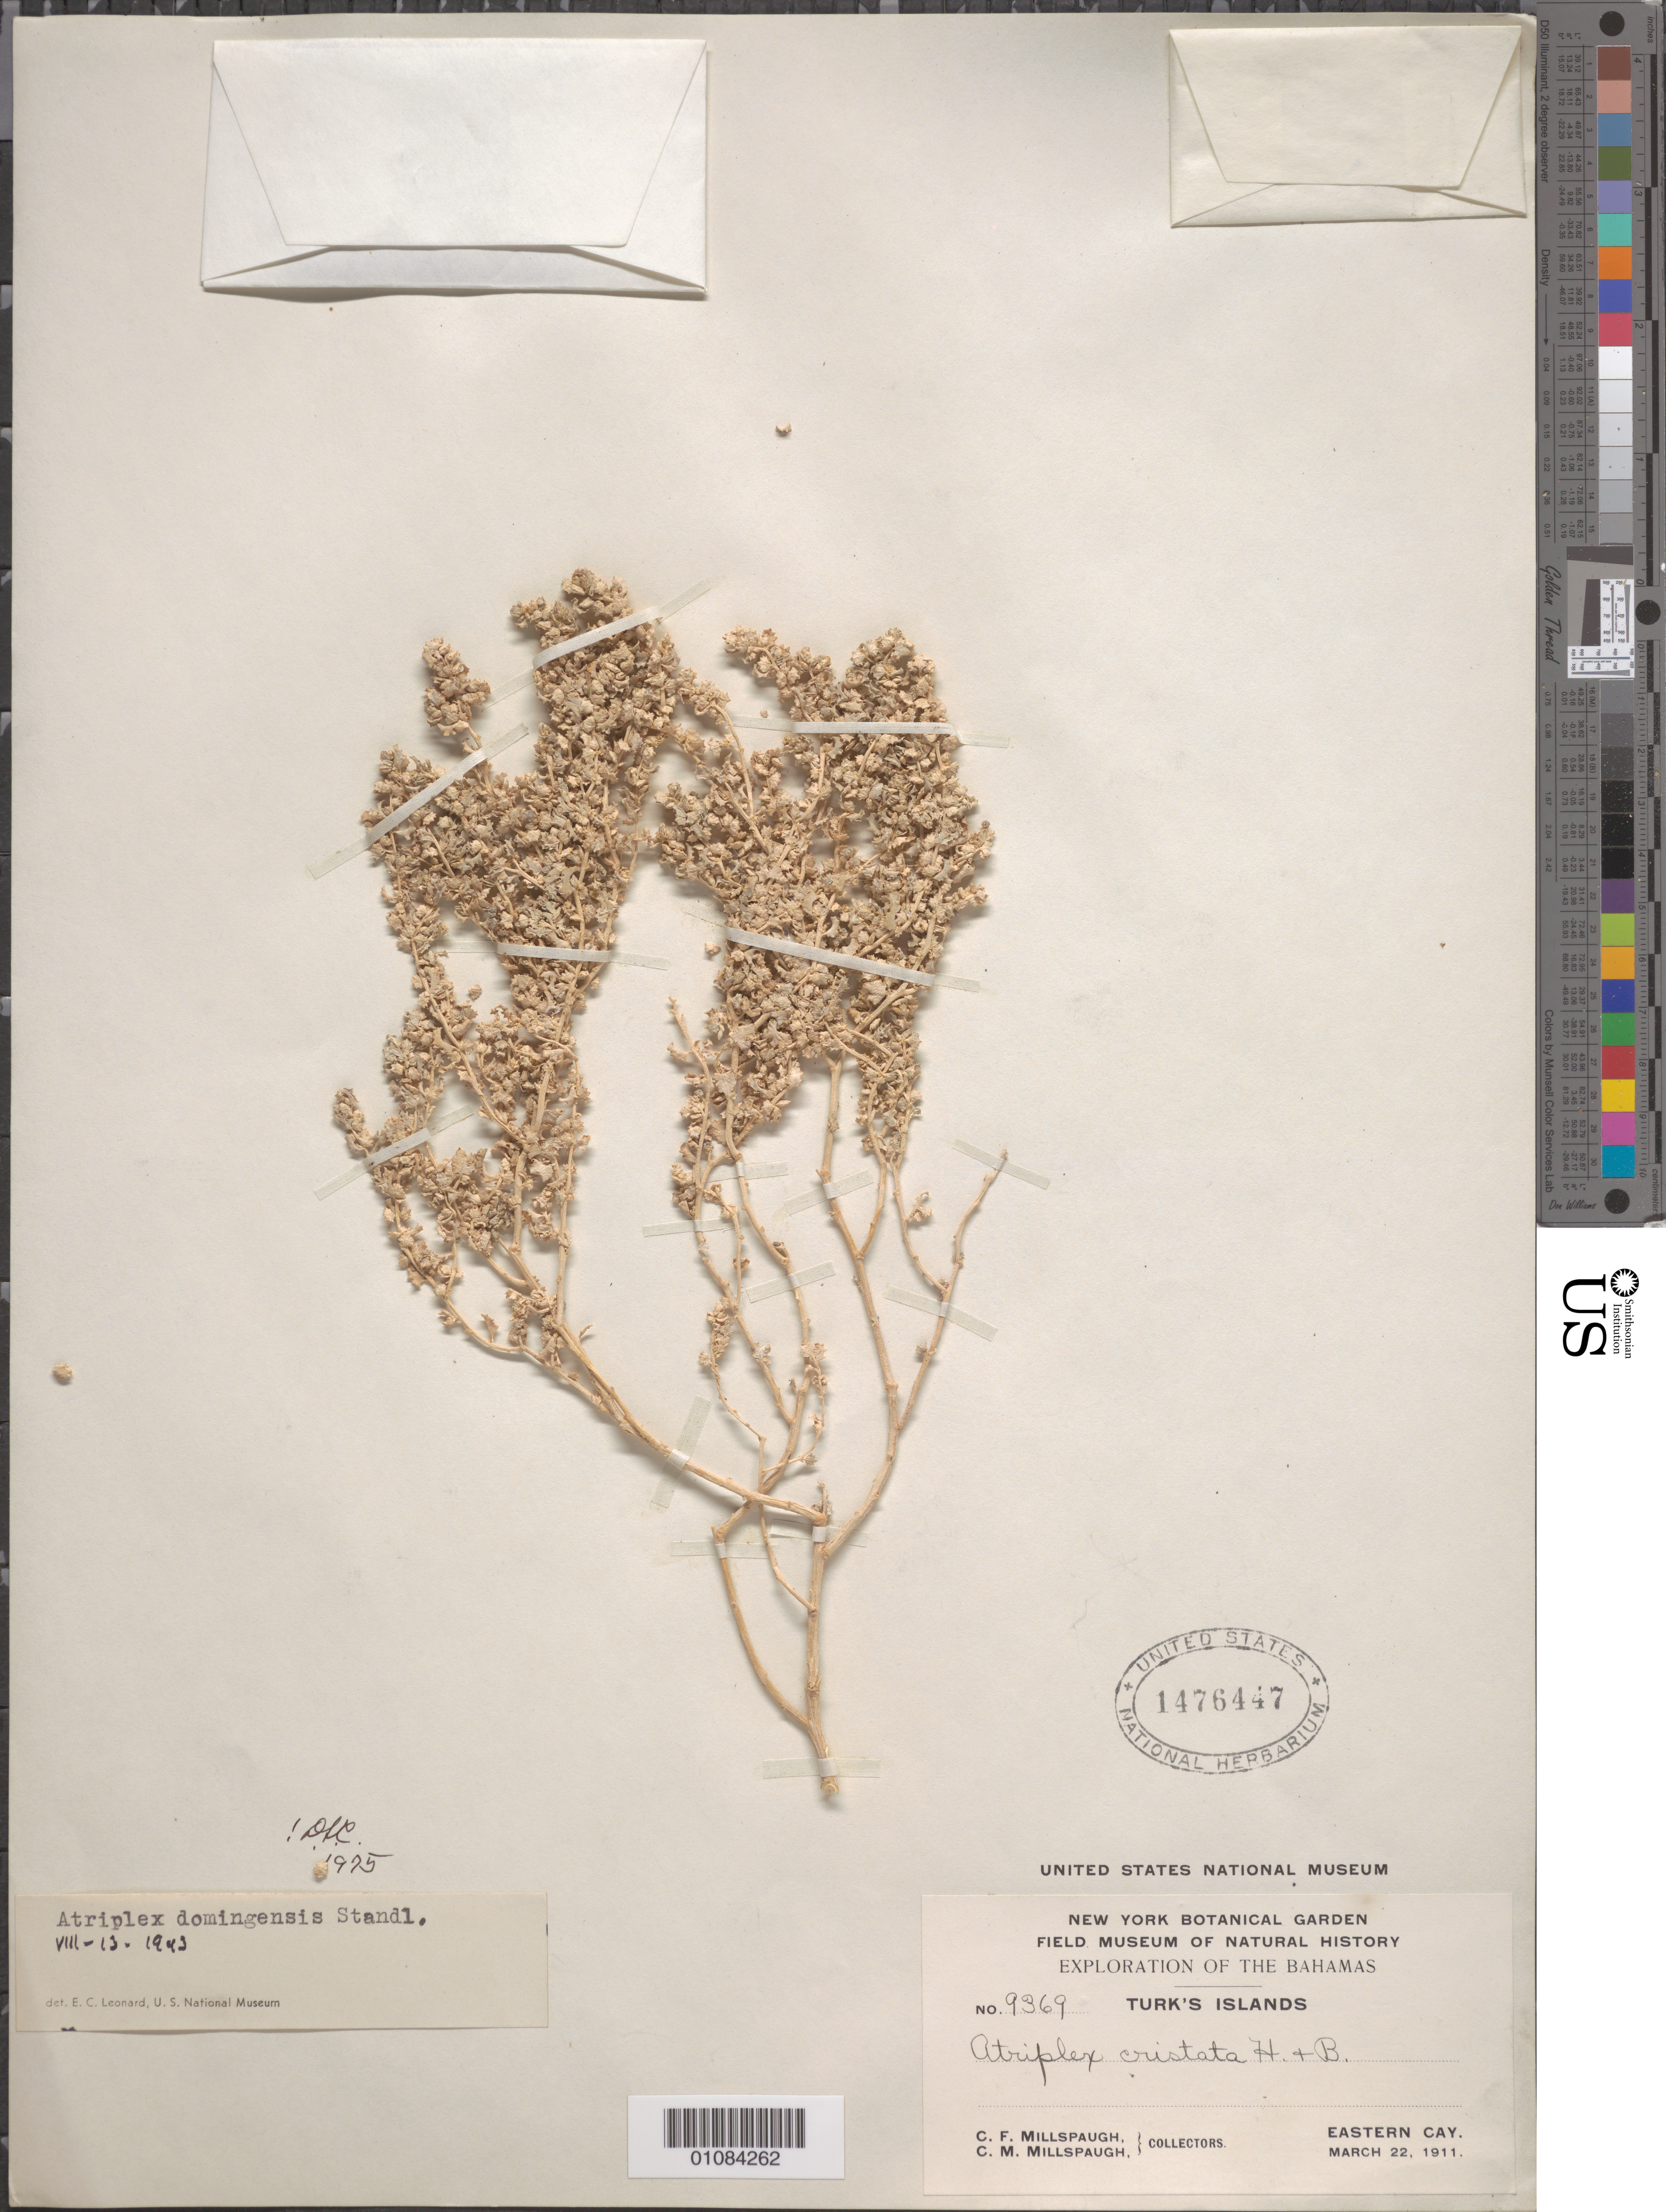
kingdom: Plantae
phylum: Tracheophyta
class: Magnoliopsida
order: Caryophyllales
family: Amaranthaceae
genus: Atriplex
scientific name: Atriplex domingensis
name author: Standl.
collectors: C. F. Millspaugh & C. Millspaugh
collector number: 9369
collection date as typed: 22 Mar 1911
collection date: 1911-03-22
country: Turks and Caicos Islands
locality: Turk's Islands: Eastern Cay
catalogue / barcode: US 1476447